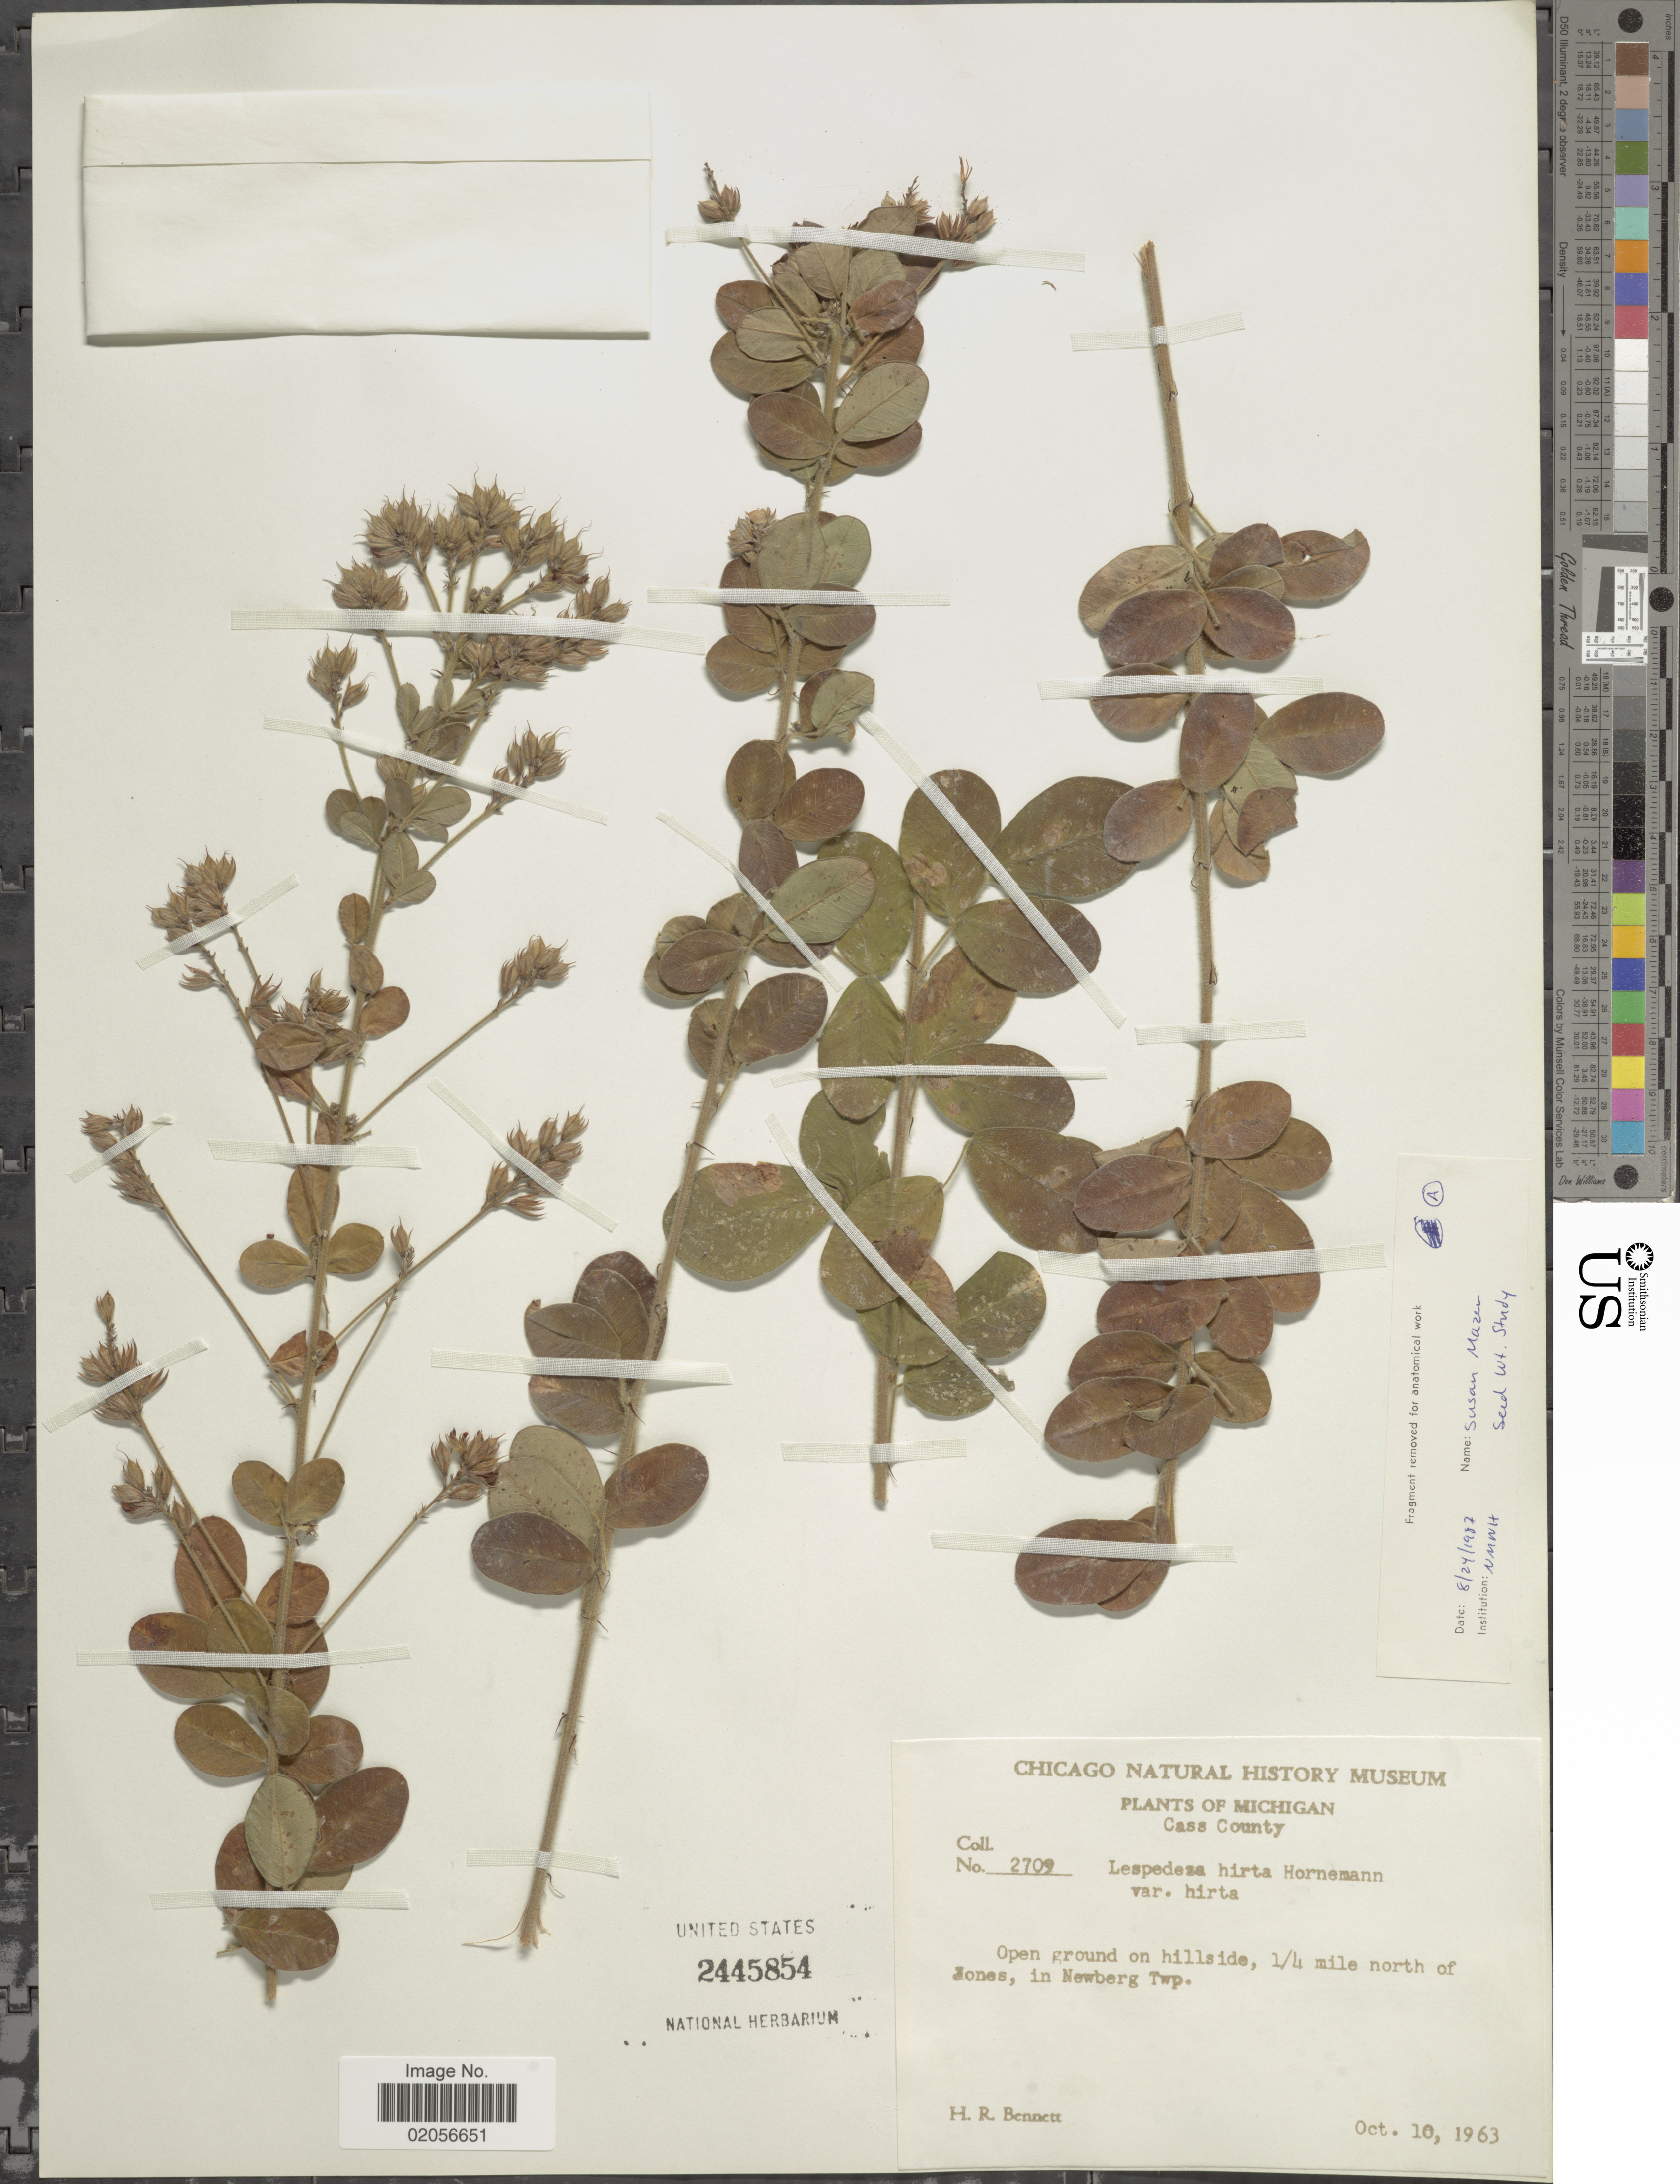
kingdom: Plantae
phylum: Tracheophyta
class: Magnoliopsida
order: Fabales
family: Fabaceae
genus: Lespedeza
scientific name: Lespedeza hirta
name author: (L.) Hornem.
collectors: H. R. Bennett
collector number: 2709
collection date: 1963-10-10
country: United States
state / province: Michigan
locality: Cass County, Open ground on hillside, ¼ mile north of Jones, in Newberg Twp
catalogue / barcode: US 2445854